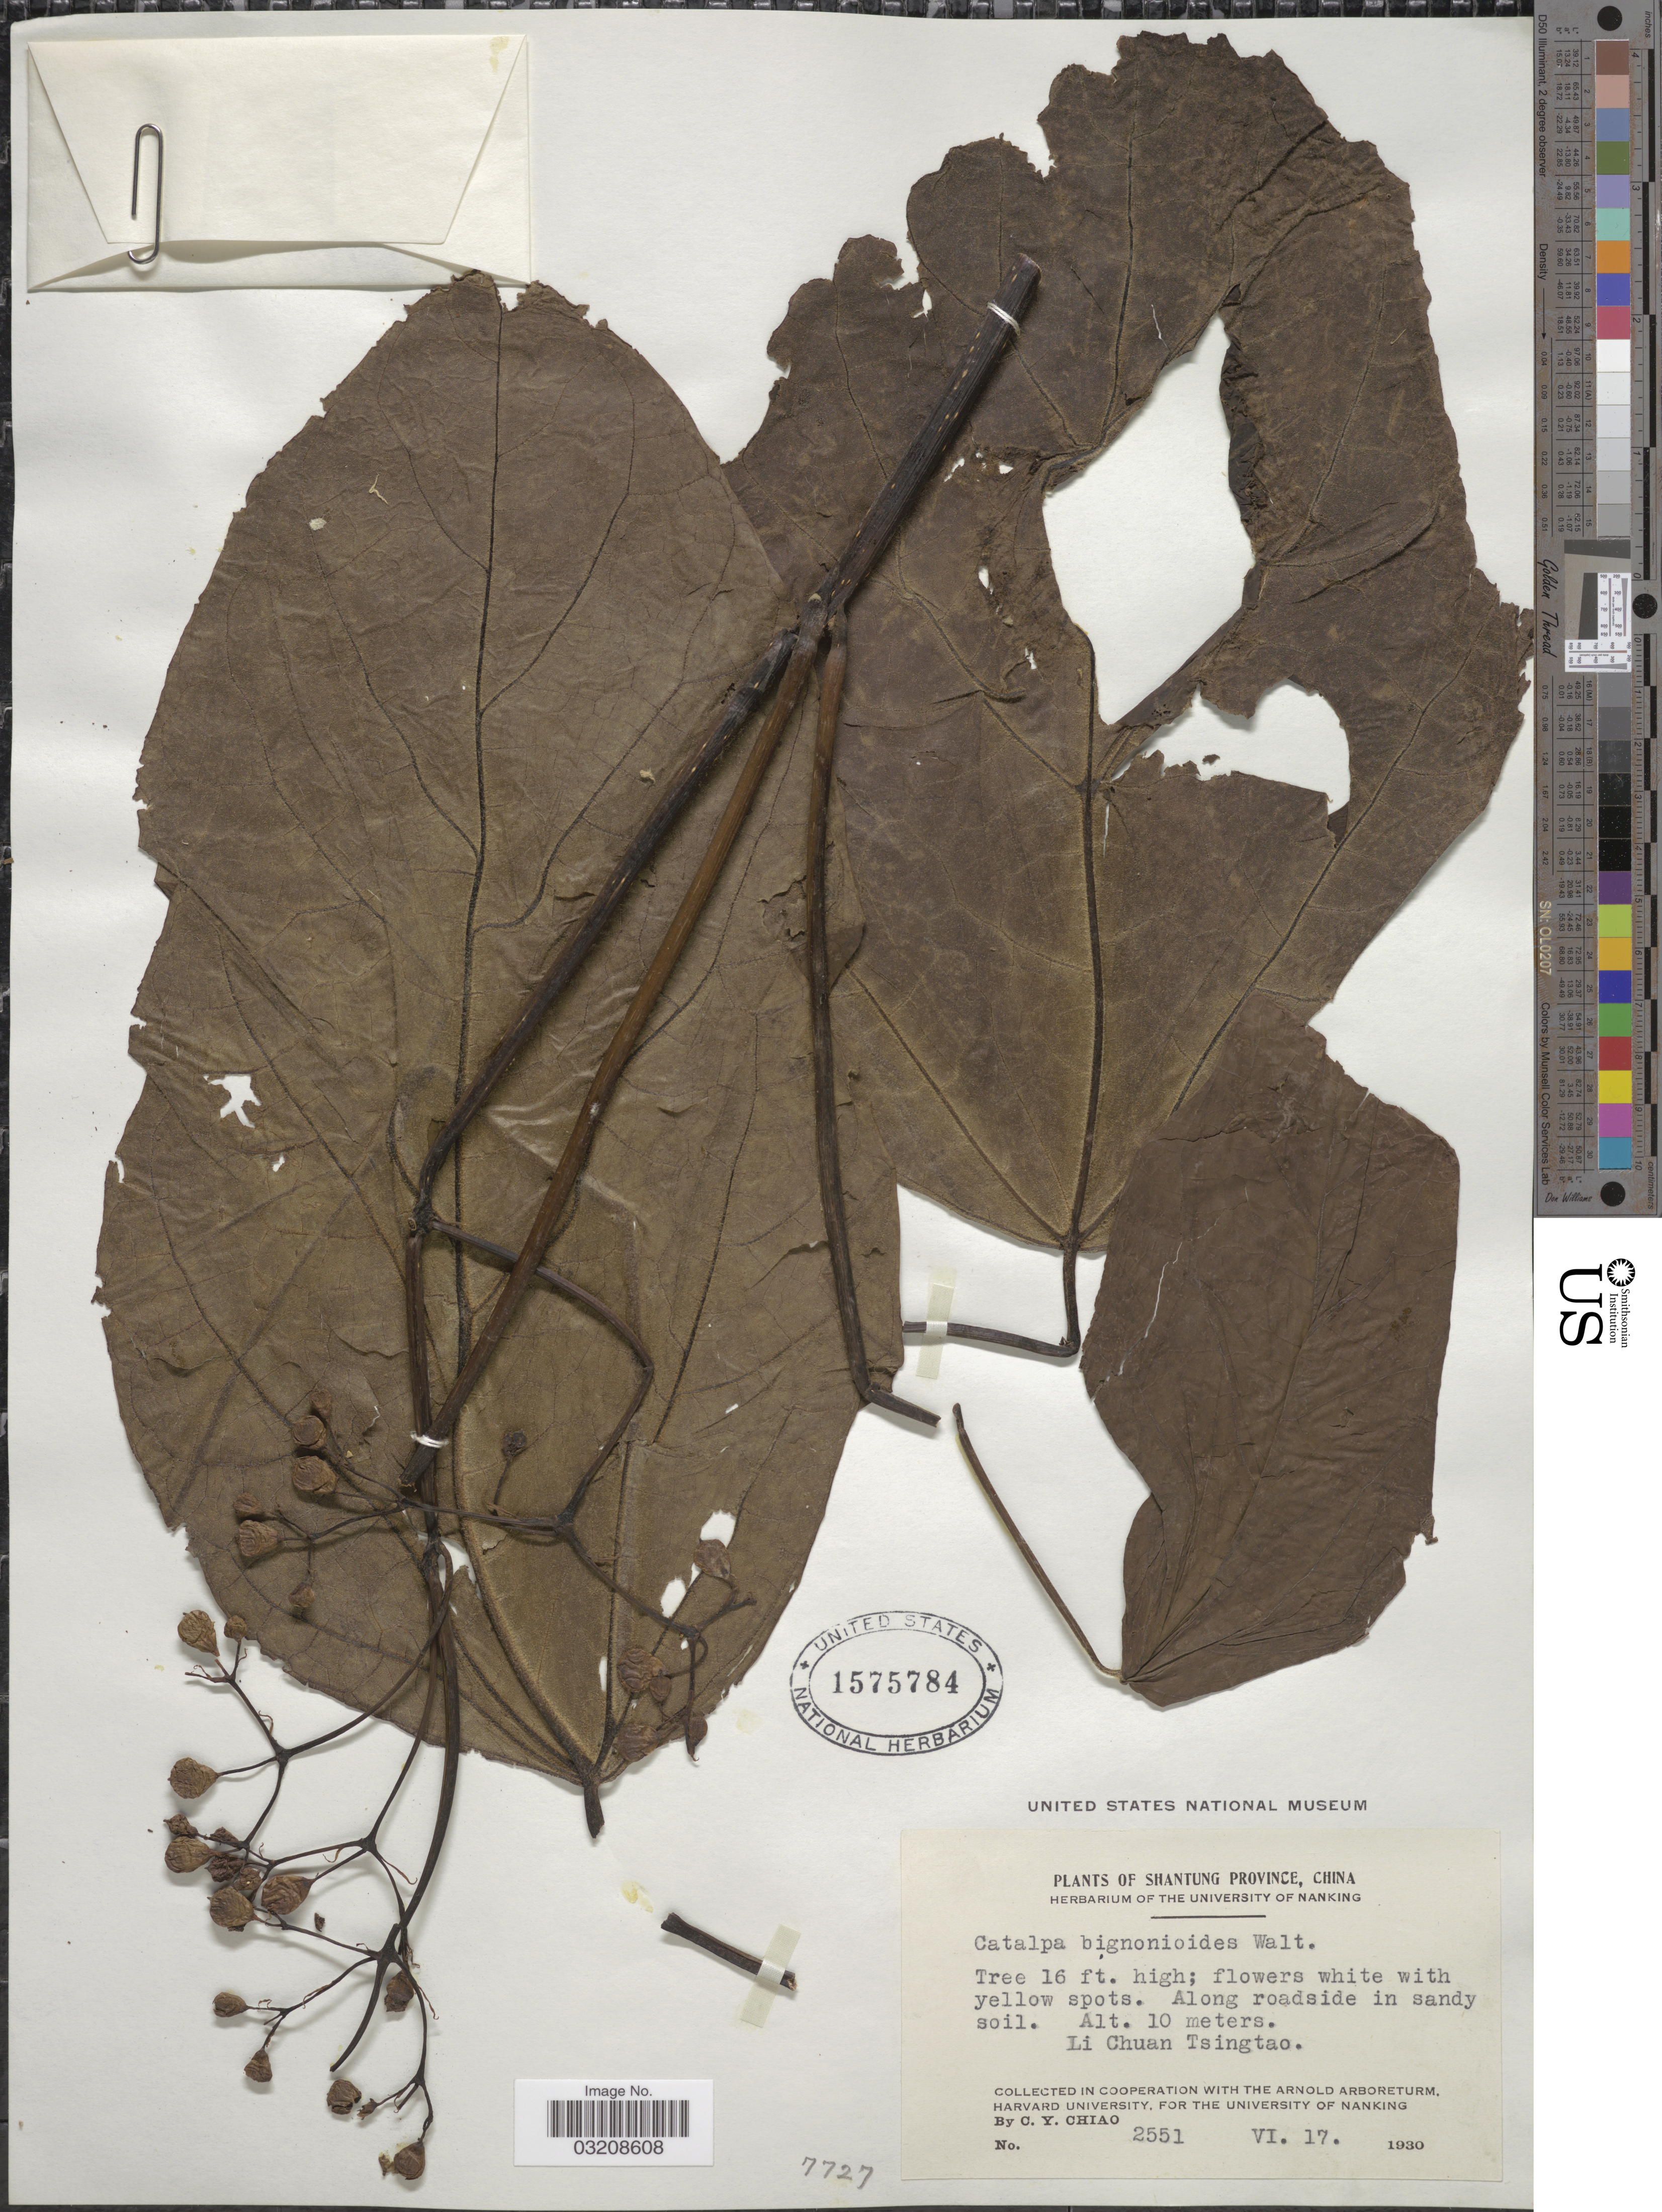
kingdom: Plantae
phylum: Tracheophyta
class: Magnoliopsida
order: Lamiales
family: Bignoniaceae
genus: Catalpa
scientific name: Catalpa bignonioides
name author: Walter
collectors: C. Y. Chiao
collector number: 2551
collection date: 1930-06-17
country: China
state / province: Shandong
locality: Shantung Province. Li Chuan Tsingtao.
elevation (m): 10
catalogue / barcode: US 1575784